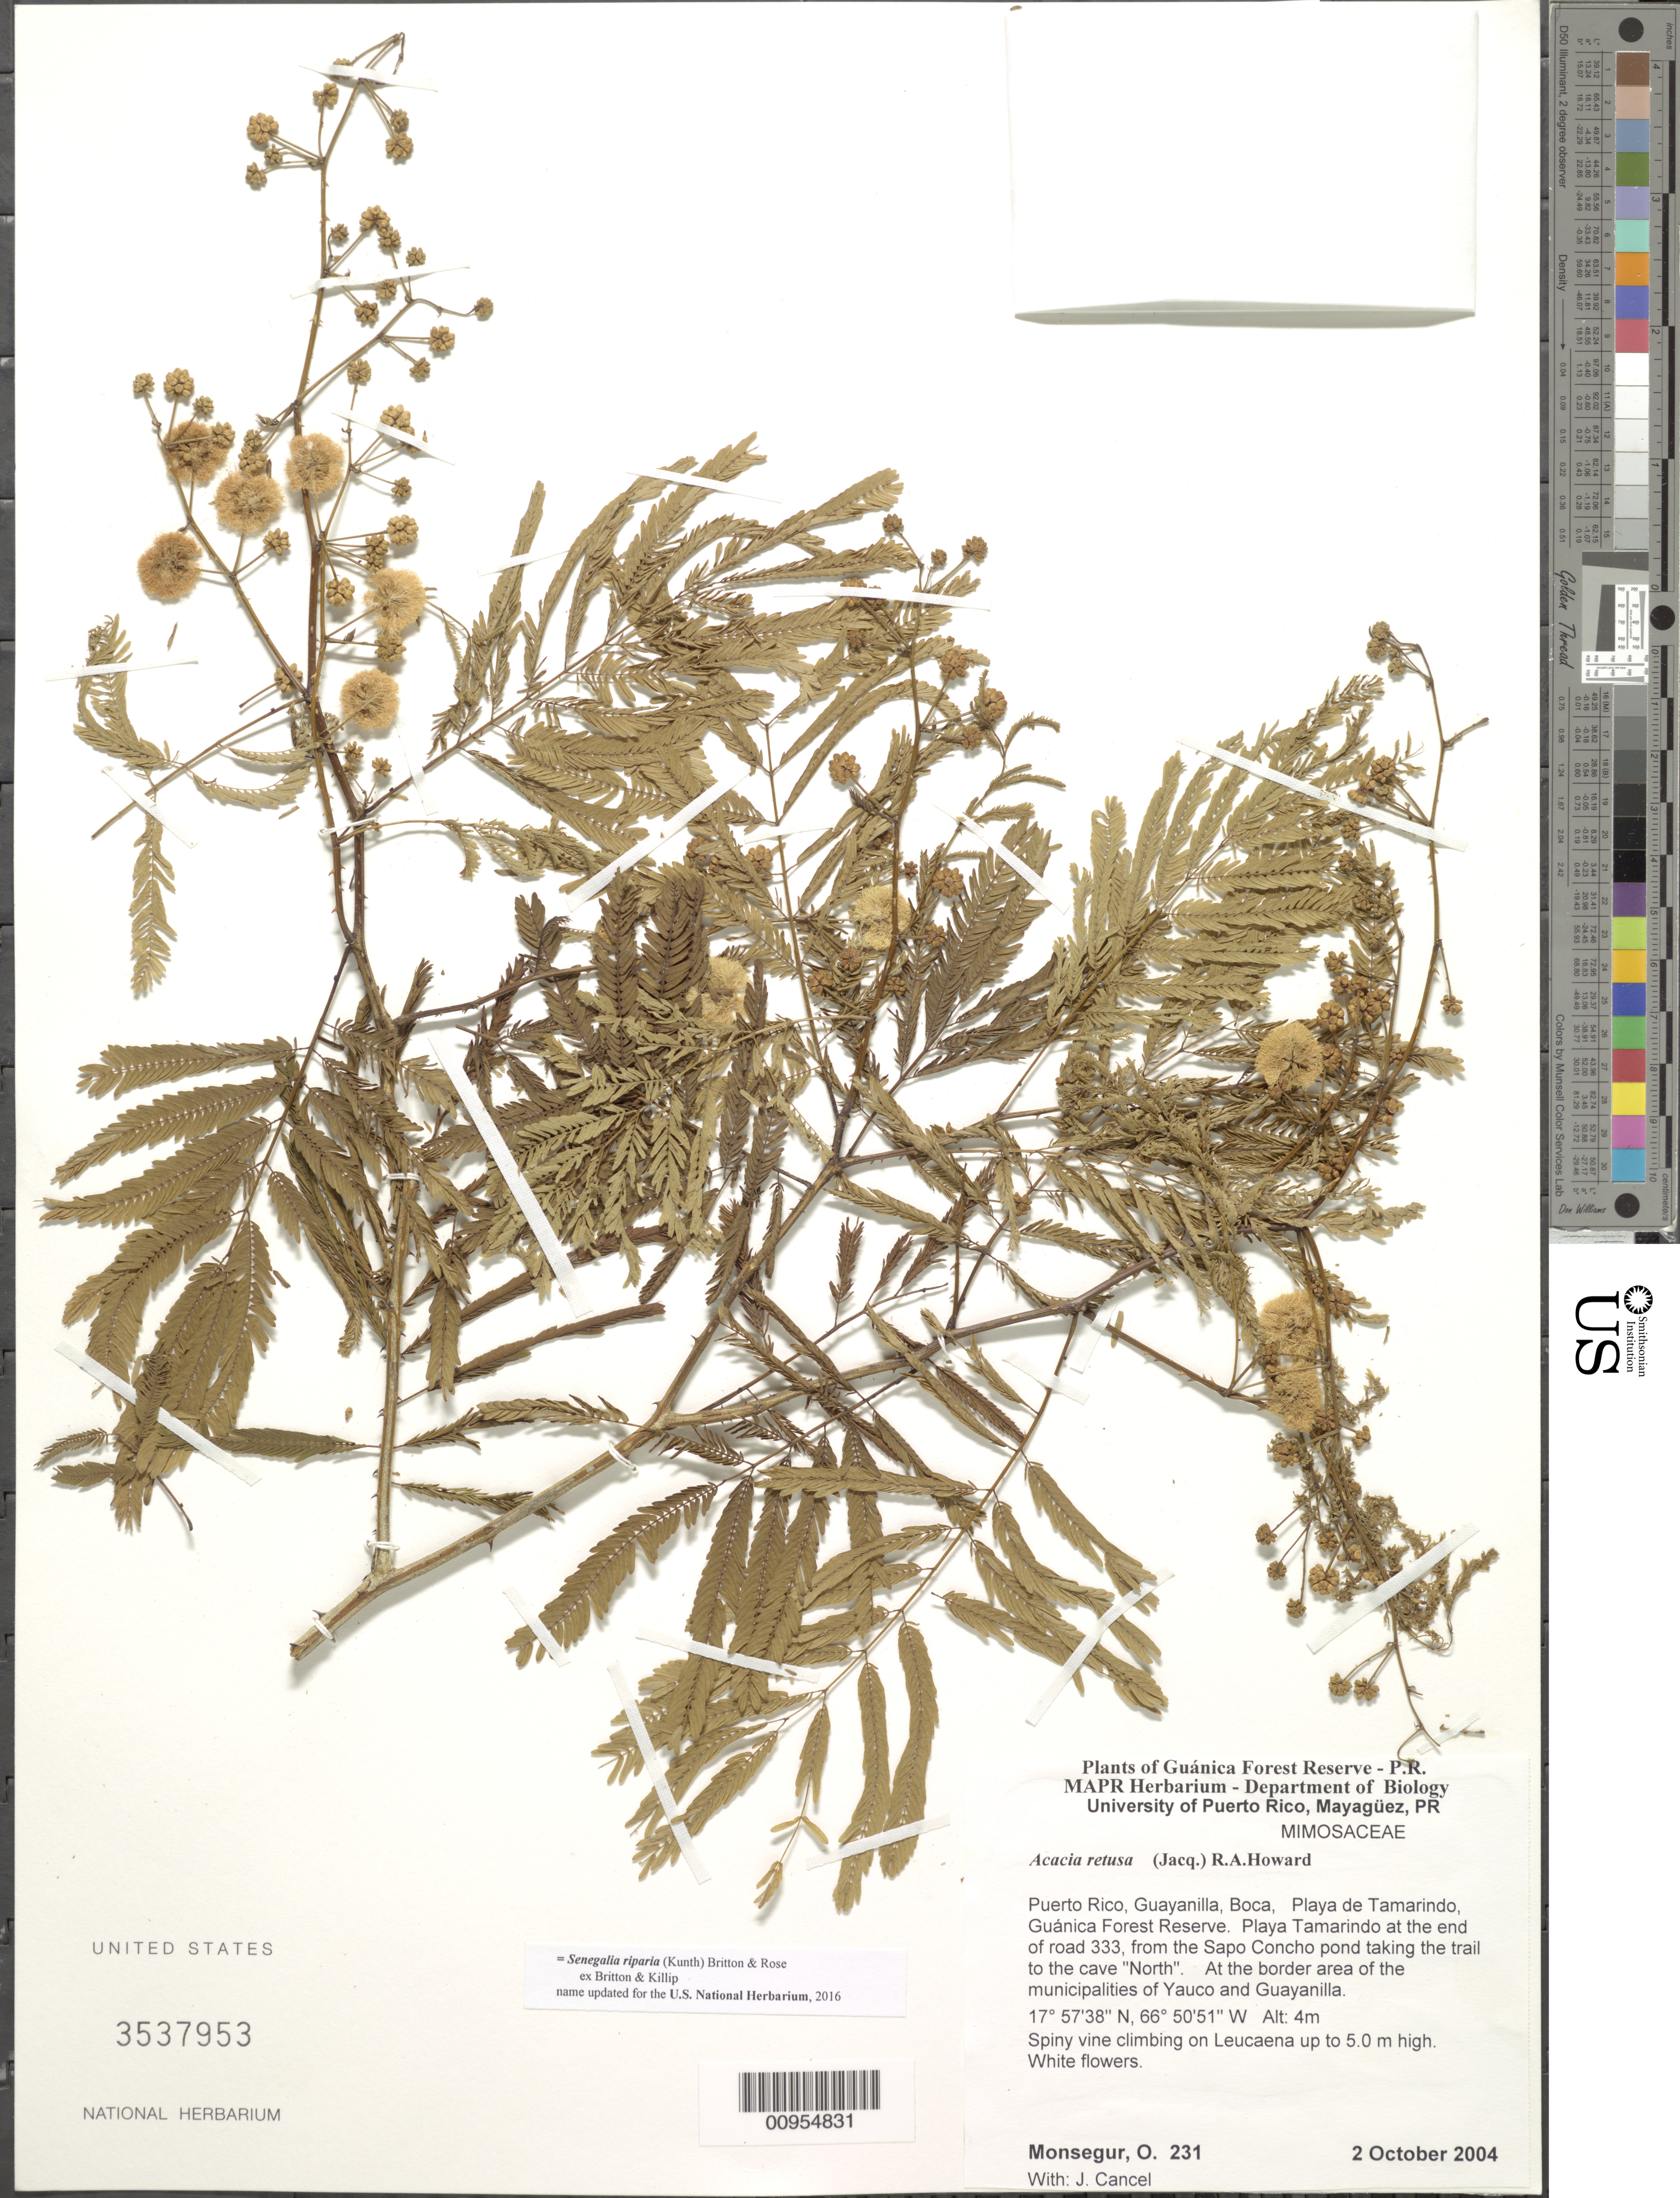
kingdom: Plantae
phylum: Tracheophyta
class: Magnoliopsida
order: Fabales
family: Fabaceae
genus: Senegalia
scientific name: Senegalia riparia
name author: (Kunth) Britton & Rose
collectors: O. Monsegur & J. Cancel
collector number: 231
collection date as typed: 02 Oct 2004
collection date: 2004-10-02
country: Puerto Rico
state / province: Guayanilla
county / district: Boca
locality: Guánica Forest Reserve. Playa Tamarindo at the end of road 333, from the Sapo Concho pond taking the trail to the cave "North". At the border area of the municipalities of Yauco and Guayanilla.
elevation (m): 4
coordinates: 17.57375, 66.5051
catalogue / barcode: US 3537953